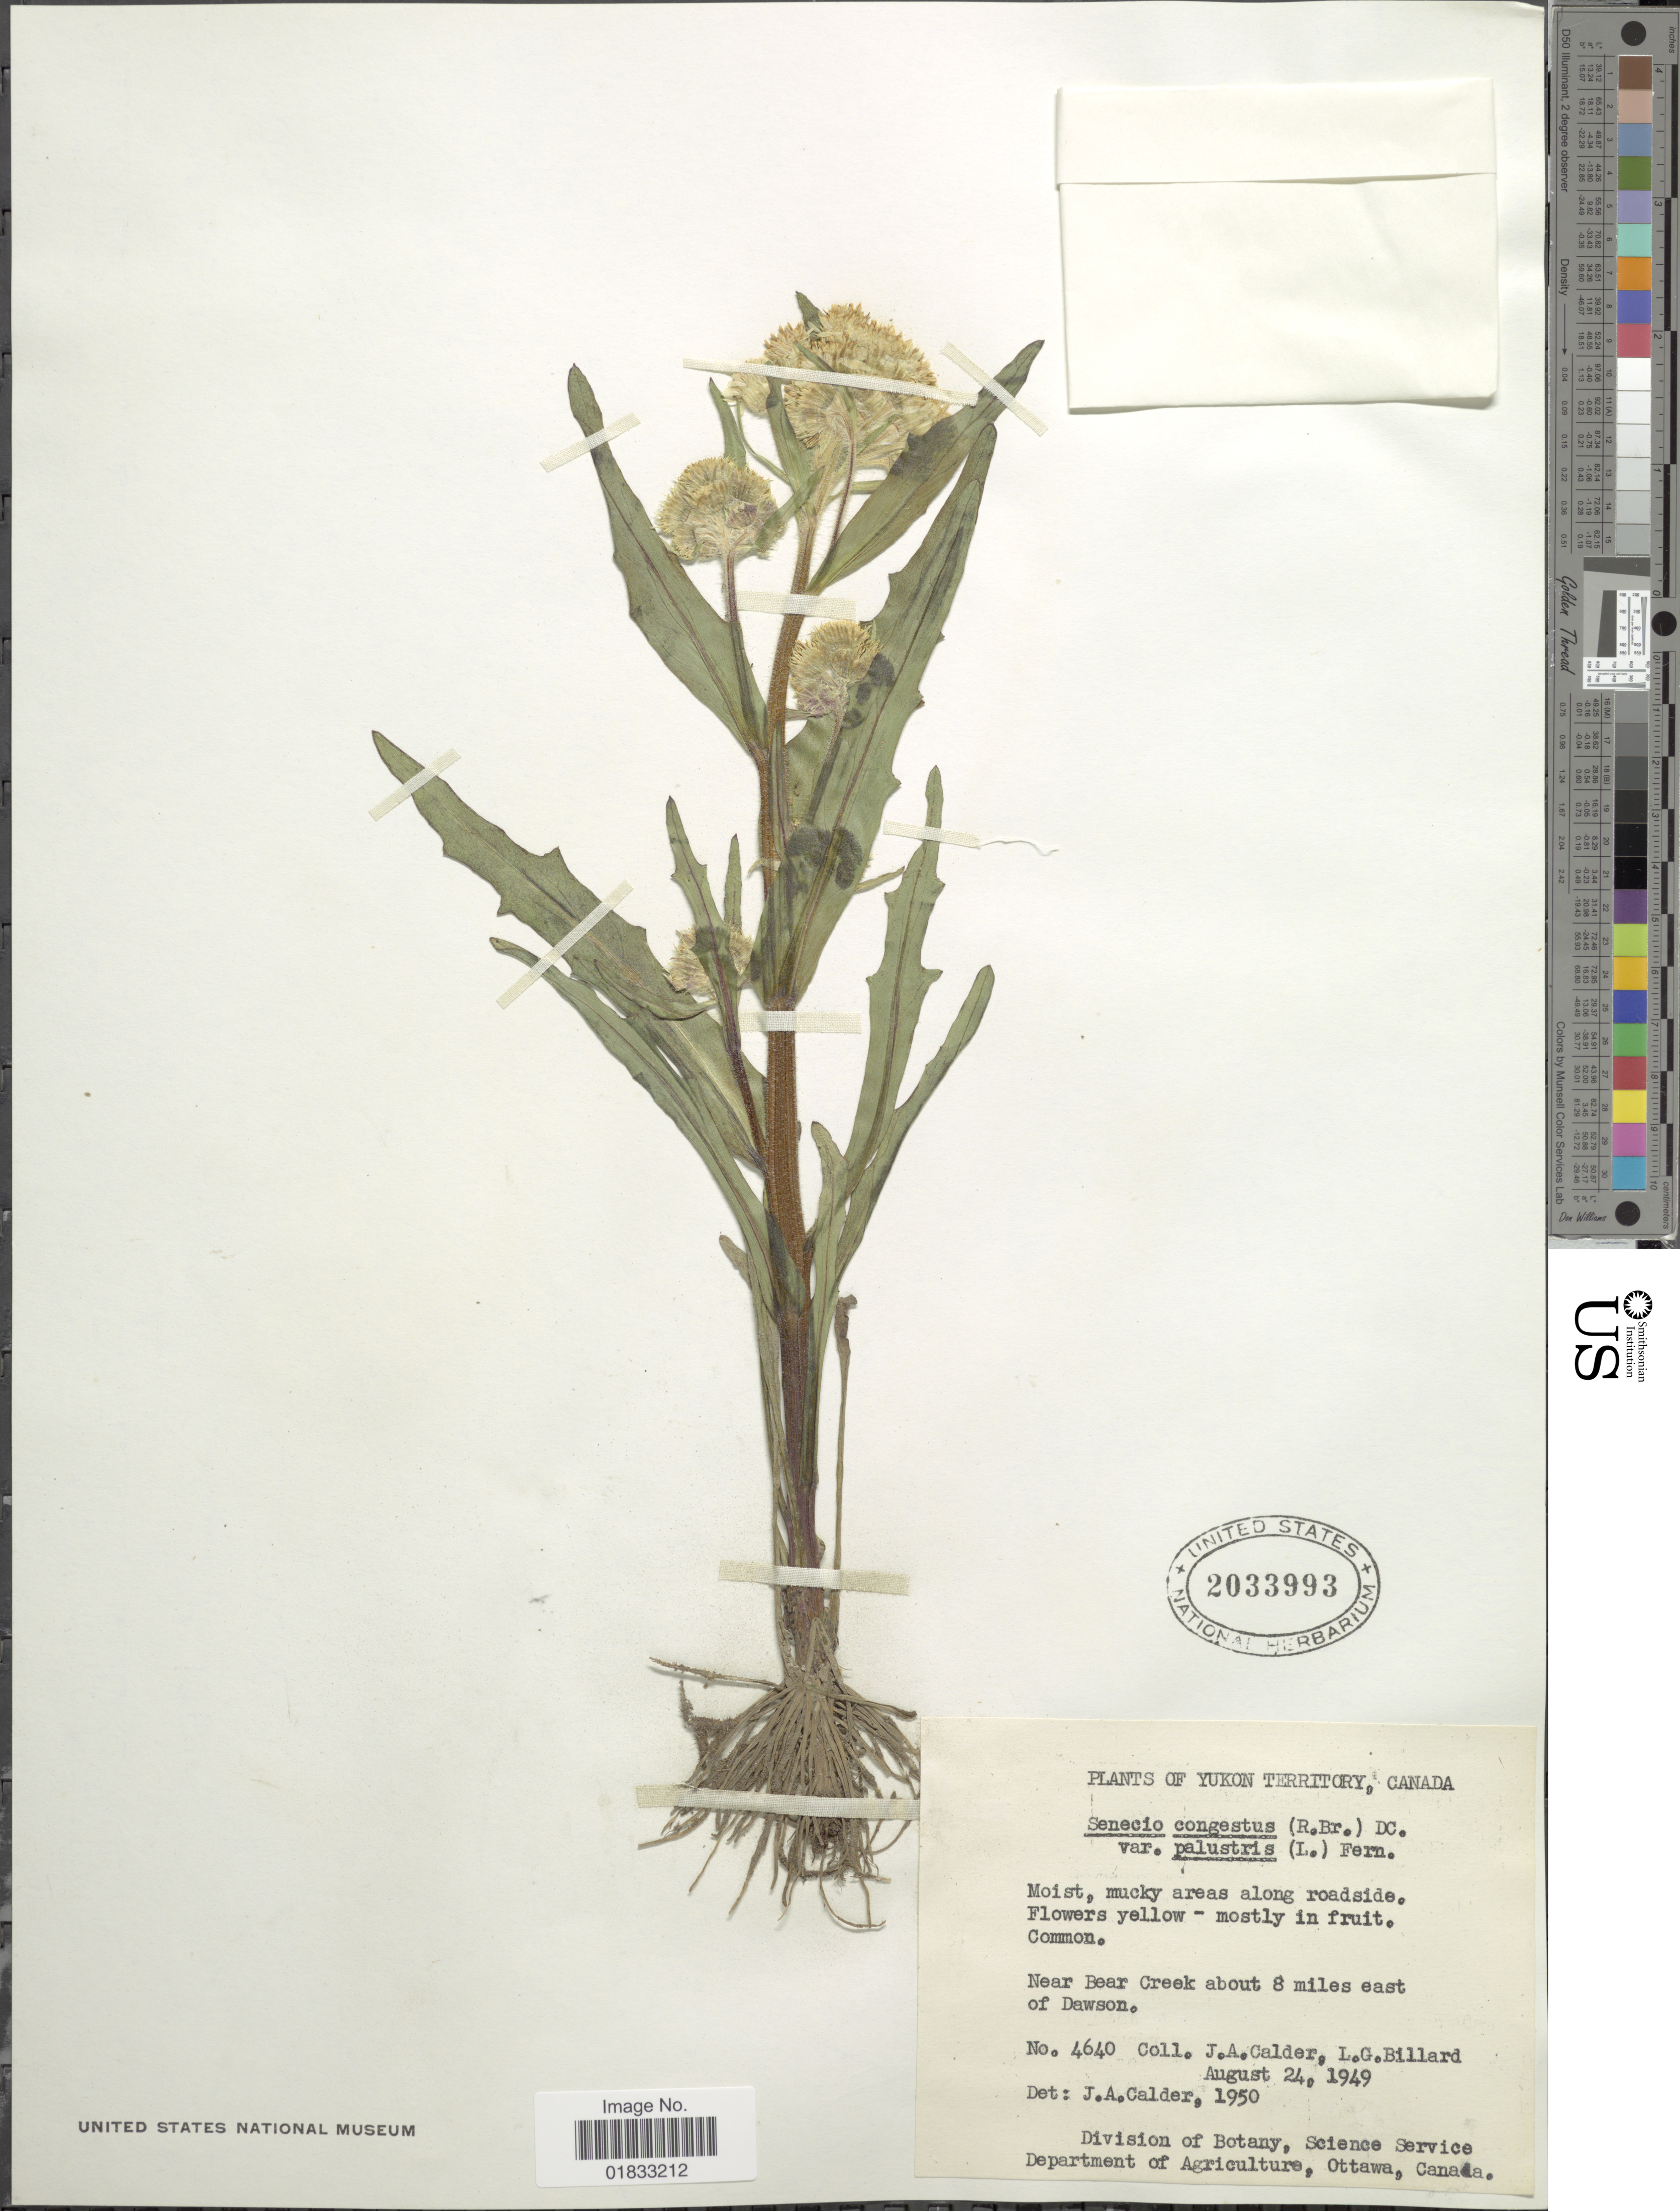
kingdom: Plantae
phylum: Tracheophyta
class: Magnoliopsida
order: Asterales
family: Asteraceae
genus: Tephroseris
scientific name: Tephroseris palustris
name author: (L.) Rchb.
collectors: J. A. Calder & L. Billard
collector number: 4640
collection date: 1949-08-24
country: Canada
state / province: Yukon Territory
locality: Near Bear Creek about 8 miles east of Dawson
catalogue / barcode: US 2033993